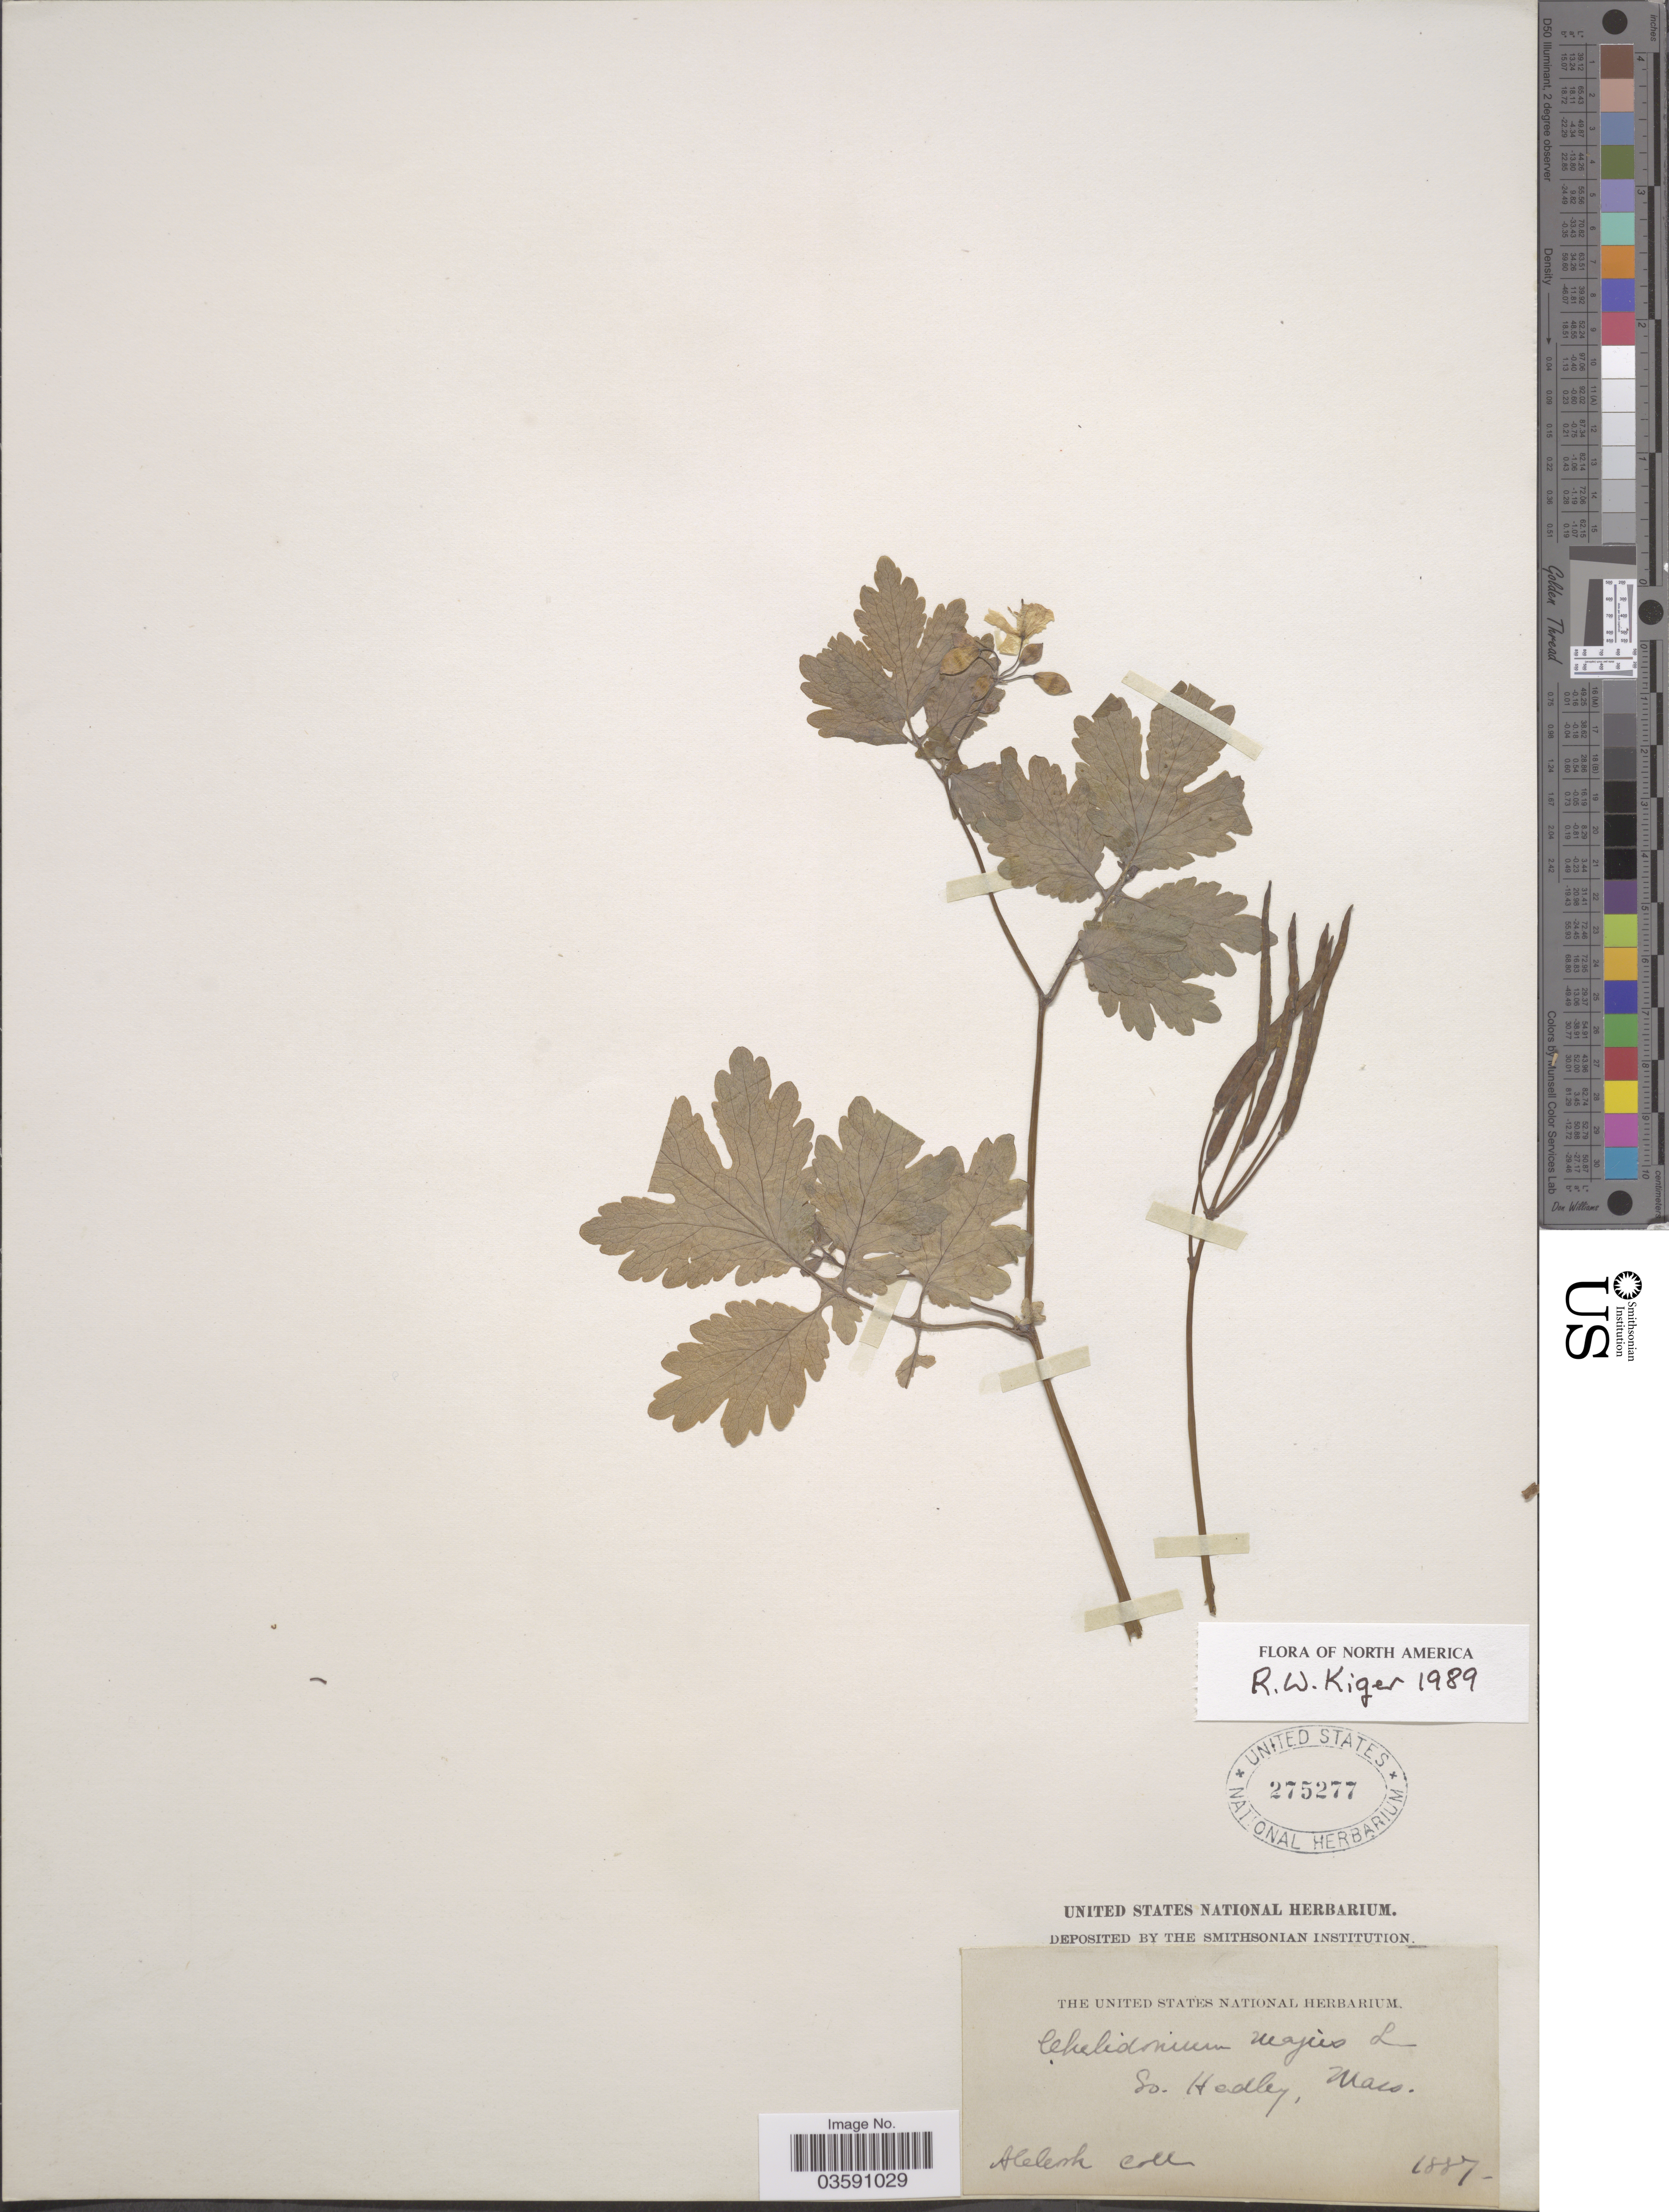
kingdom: Plantae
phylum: Tracheophyta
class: Magnoliopsida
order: Ranunculales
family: Papaveraceae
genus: Chelidonium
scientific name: Chelidonium majus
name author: L.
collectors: A. Cook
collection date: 1887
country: United States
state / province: Massachusetts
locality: So. Hadley.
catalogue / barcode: US 275277